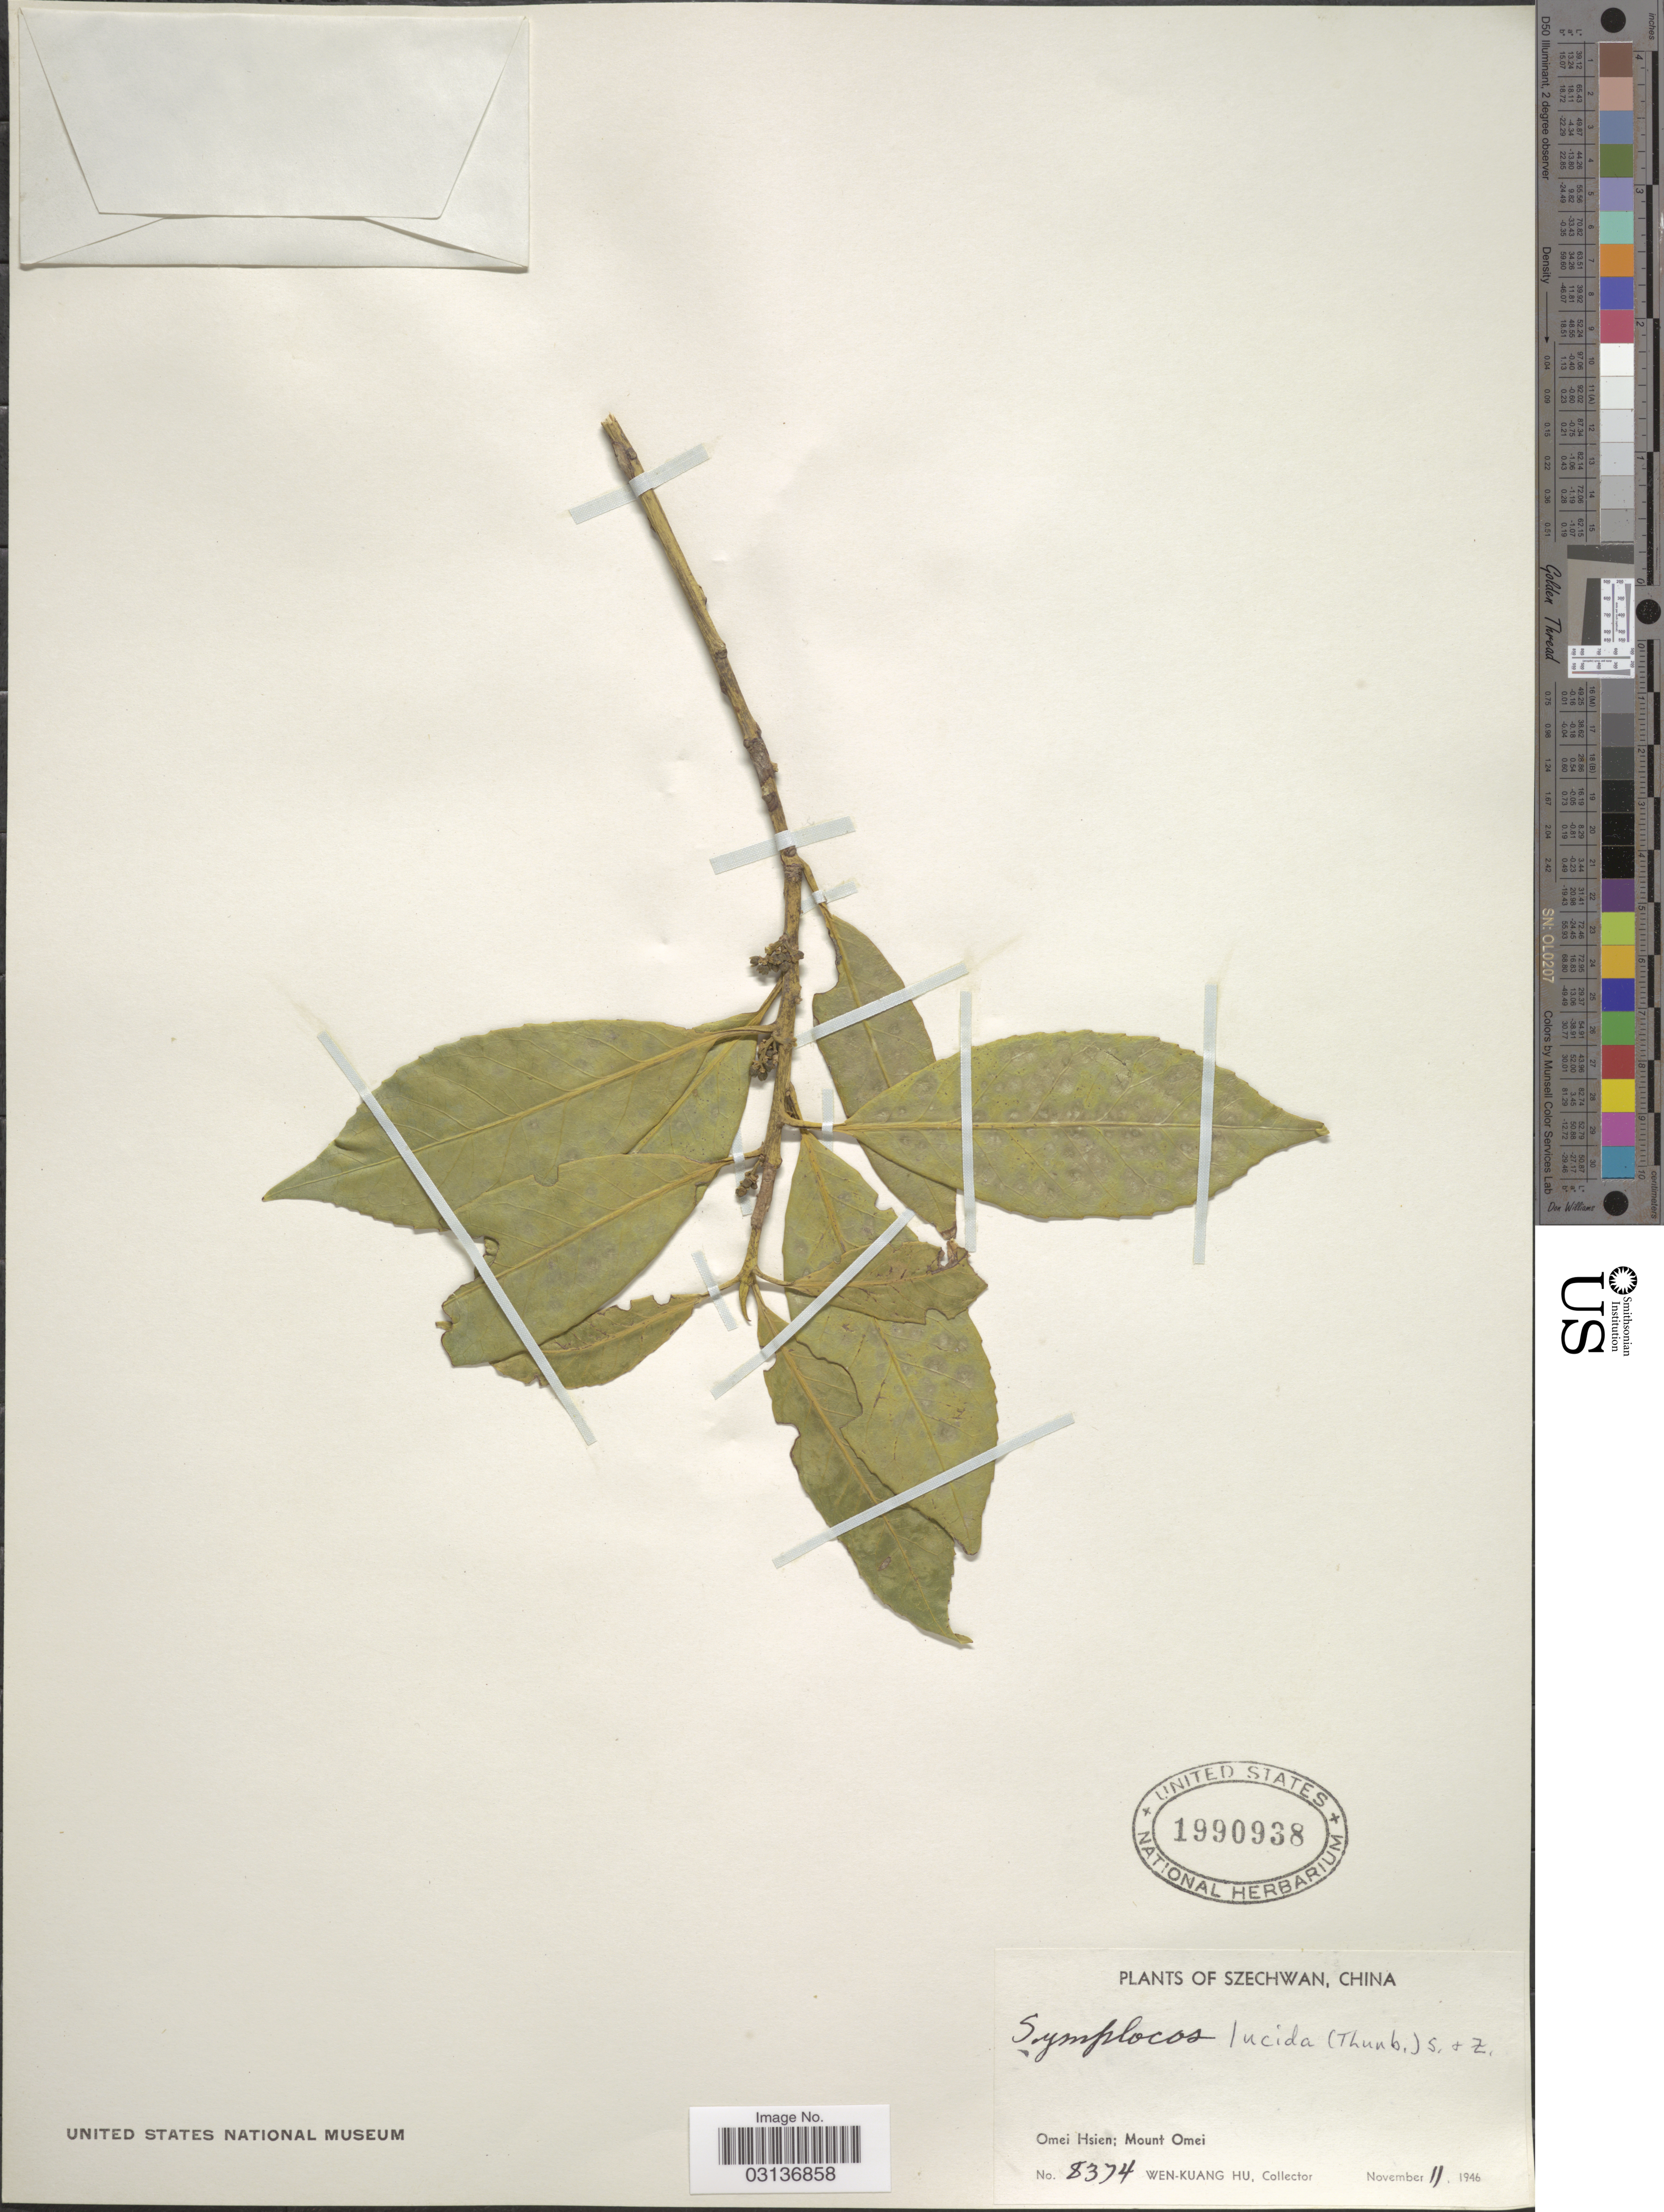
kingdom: Plantae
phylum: Tracheophyta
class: Magnoliopsida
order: Ericales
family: Symplocaceae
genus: Symplocos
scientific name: Symplocos lucida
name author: (Thurb.) Siebold & Zucc.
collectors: W. K. Hu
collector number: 8374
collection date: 1946-11-11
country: China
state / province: Sichuan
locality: Szechwan. Omei Hsien; Mount Omei.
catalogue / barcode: US 1990938